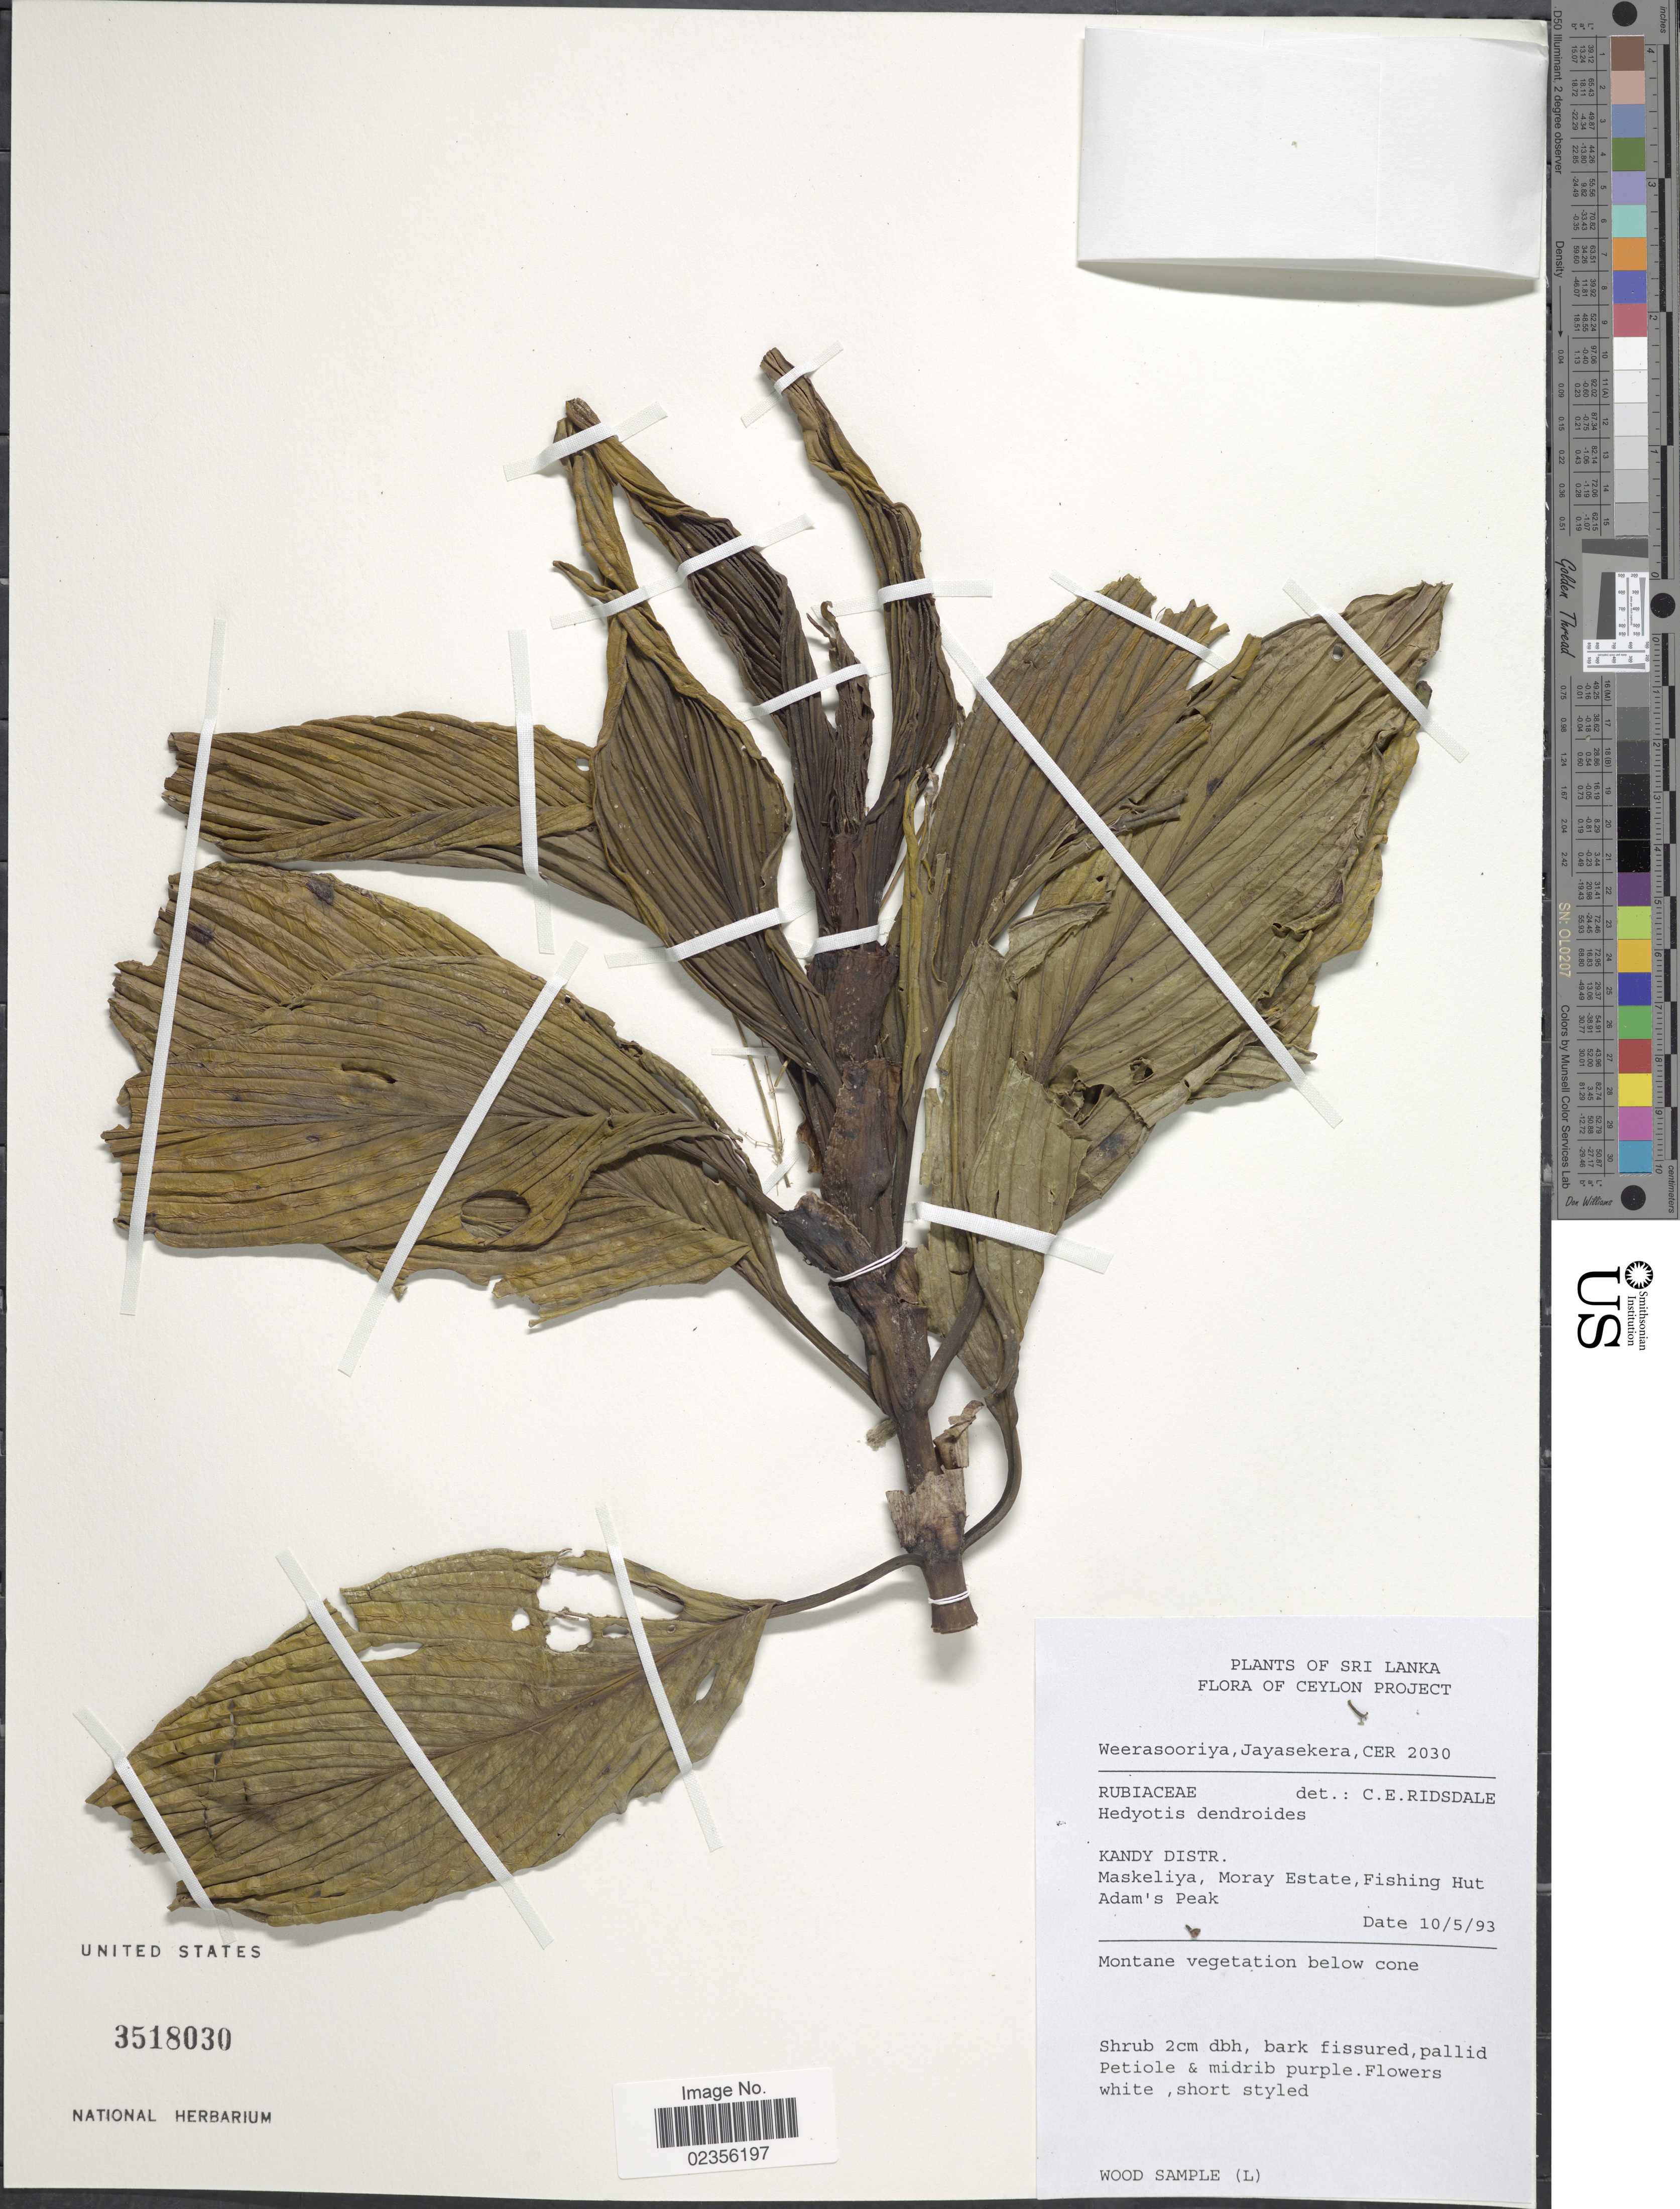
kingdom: Plantae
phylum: Tracheophyta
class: Magnoliopsida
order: Gentianales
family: Rubiaceae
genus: Hedyotis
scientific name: Hedyotis dendroides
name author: Alston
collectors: A. Weerasooriya & -. Jayasekera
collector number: CER 2030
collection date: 1993-05-10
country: Sri Lanka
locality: Ceylon, Kandy Distr. Maskeliya, Mora Estate, Fishing Hut Adam's Peak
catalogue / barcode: US 3518030